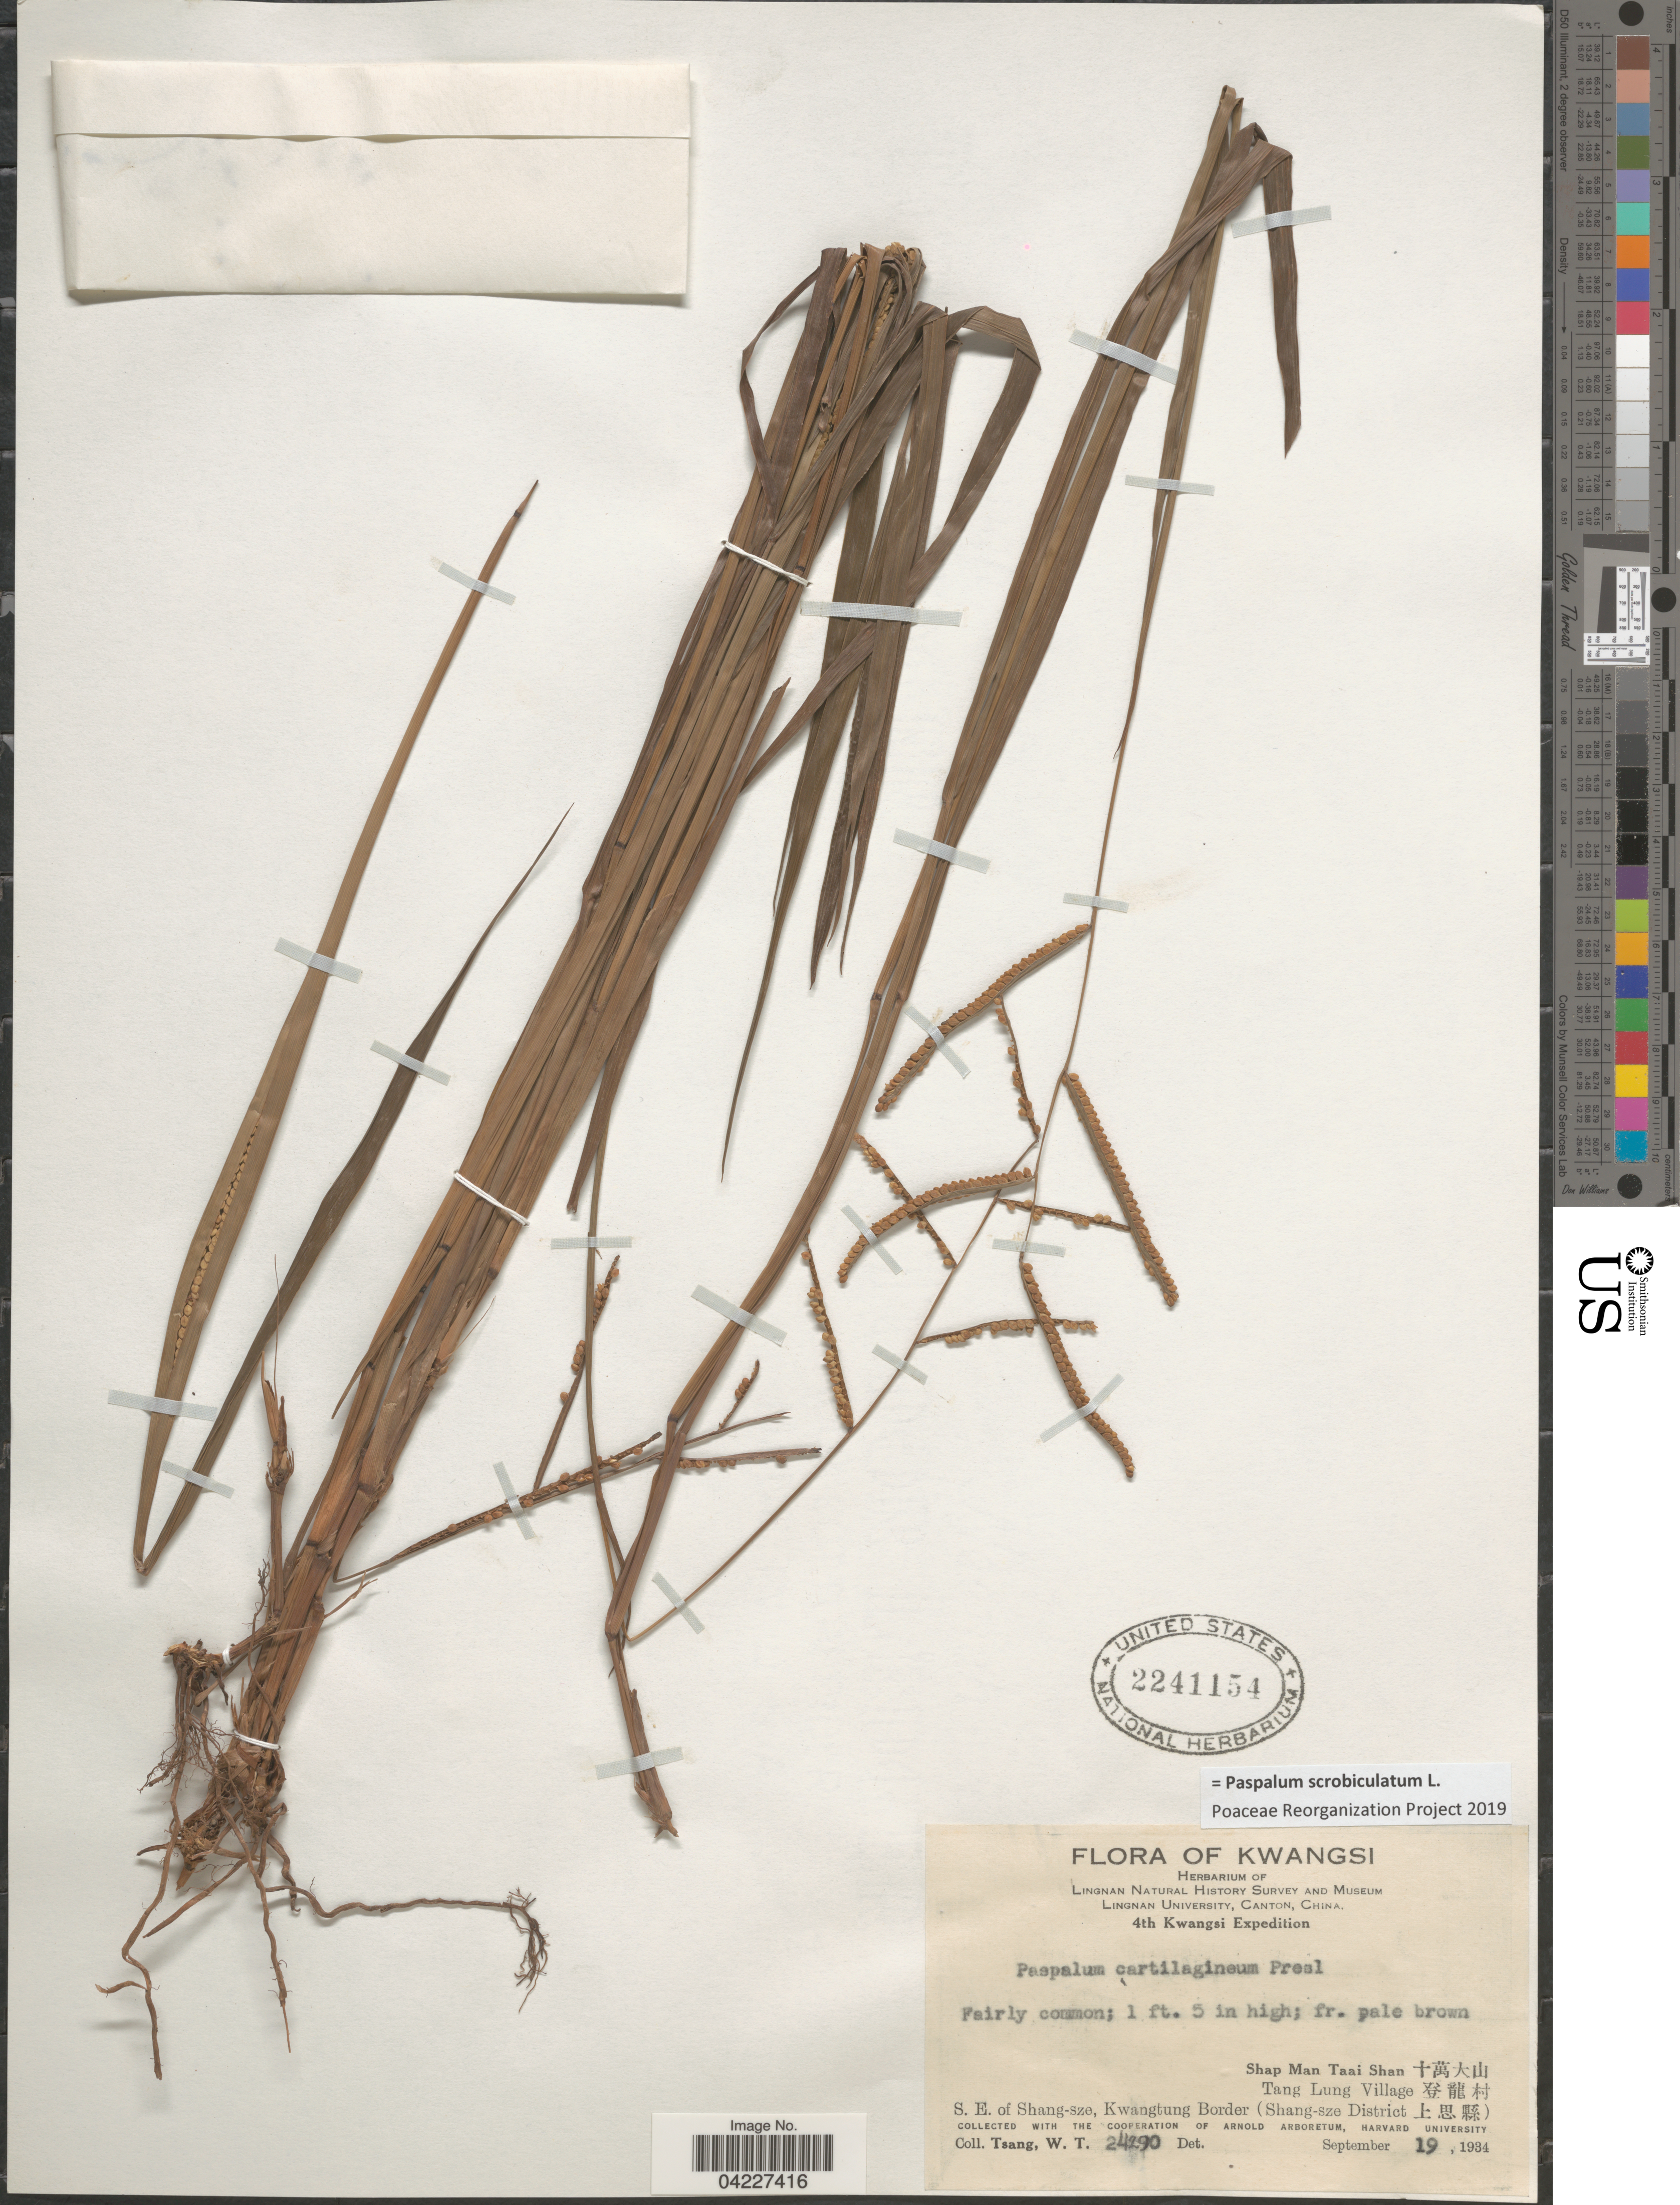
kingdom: Plantae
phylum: Tracheophyta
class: Liliopsida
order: Poales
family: Poaceae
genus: Paspalum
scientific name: Paspalum scrobiculatum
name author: L.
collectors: W. T. Tsang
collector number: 24290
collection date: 1934-09-19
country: China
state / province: Guangxi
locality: Kwangsi. 4th Kwangsi Expedition. Shap Man Taai Shan X. Tang Lung Village X. S. E. of Shang-sze, Kwangtung Border (Shang-sze District X).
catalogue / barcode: US 2241154